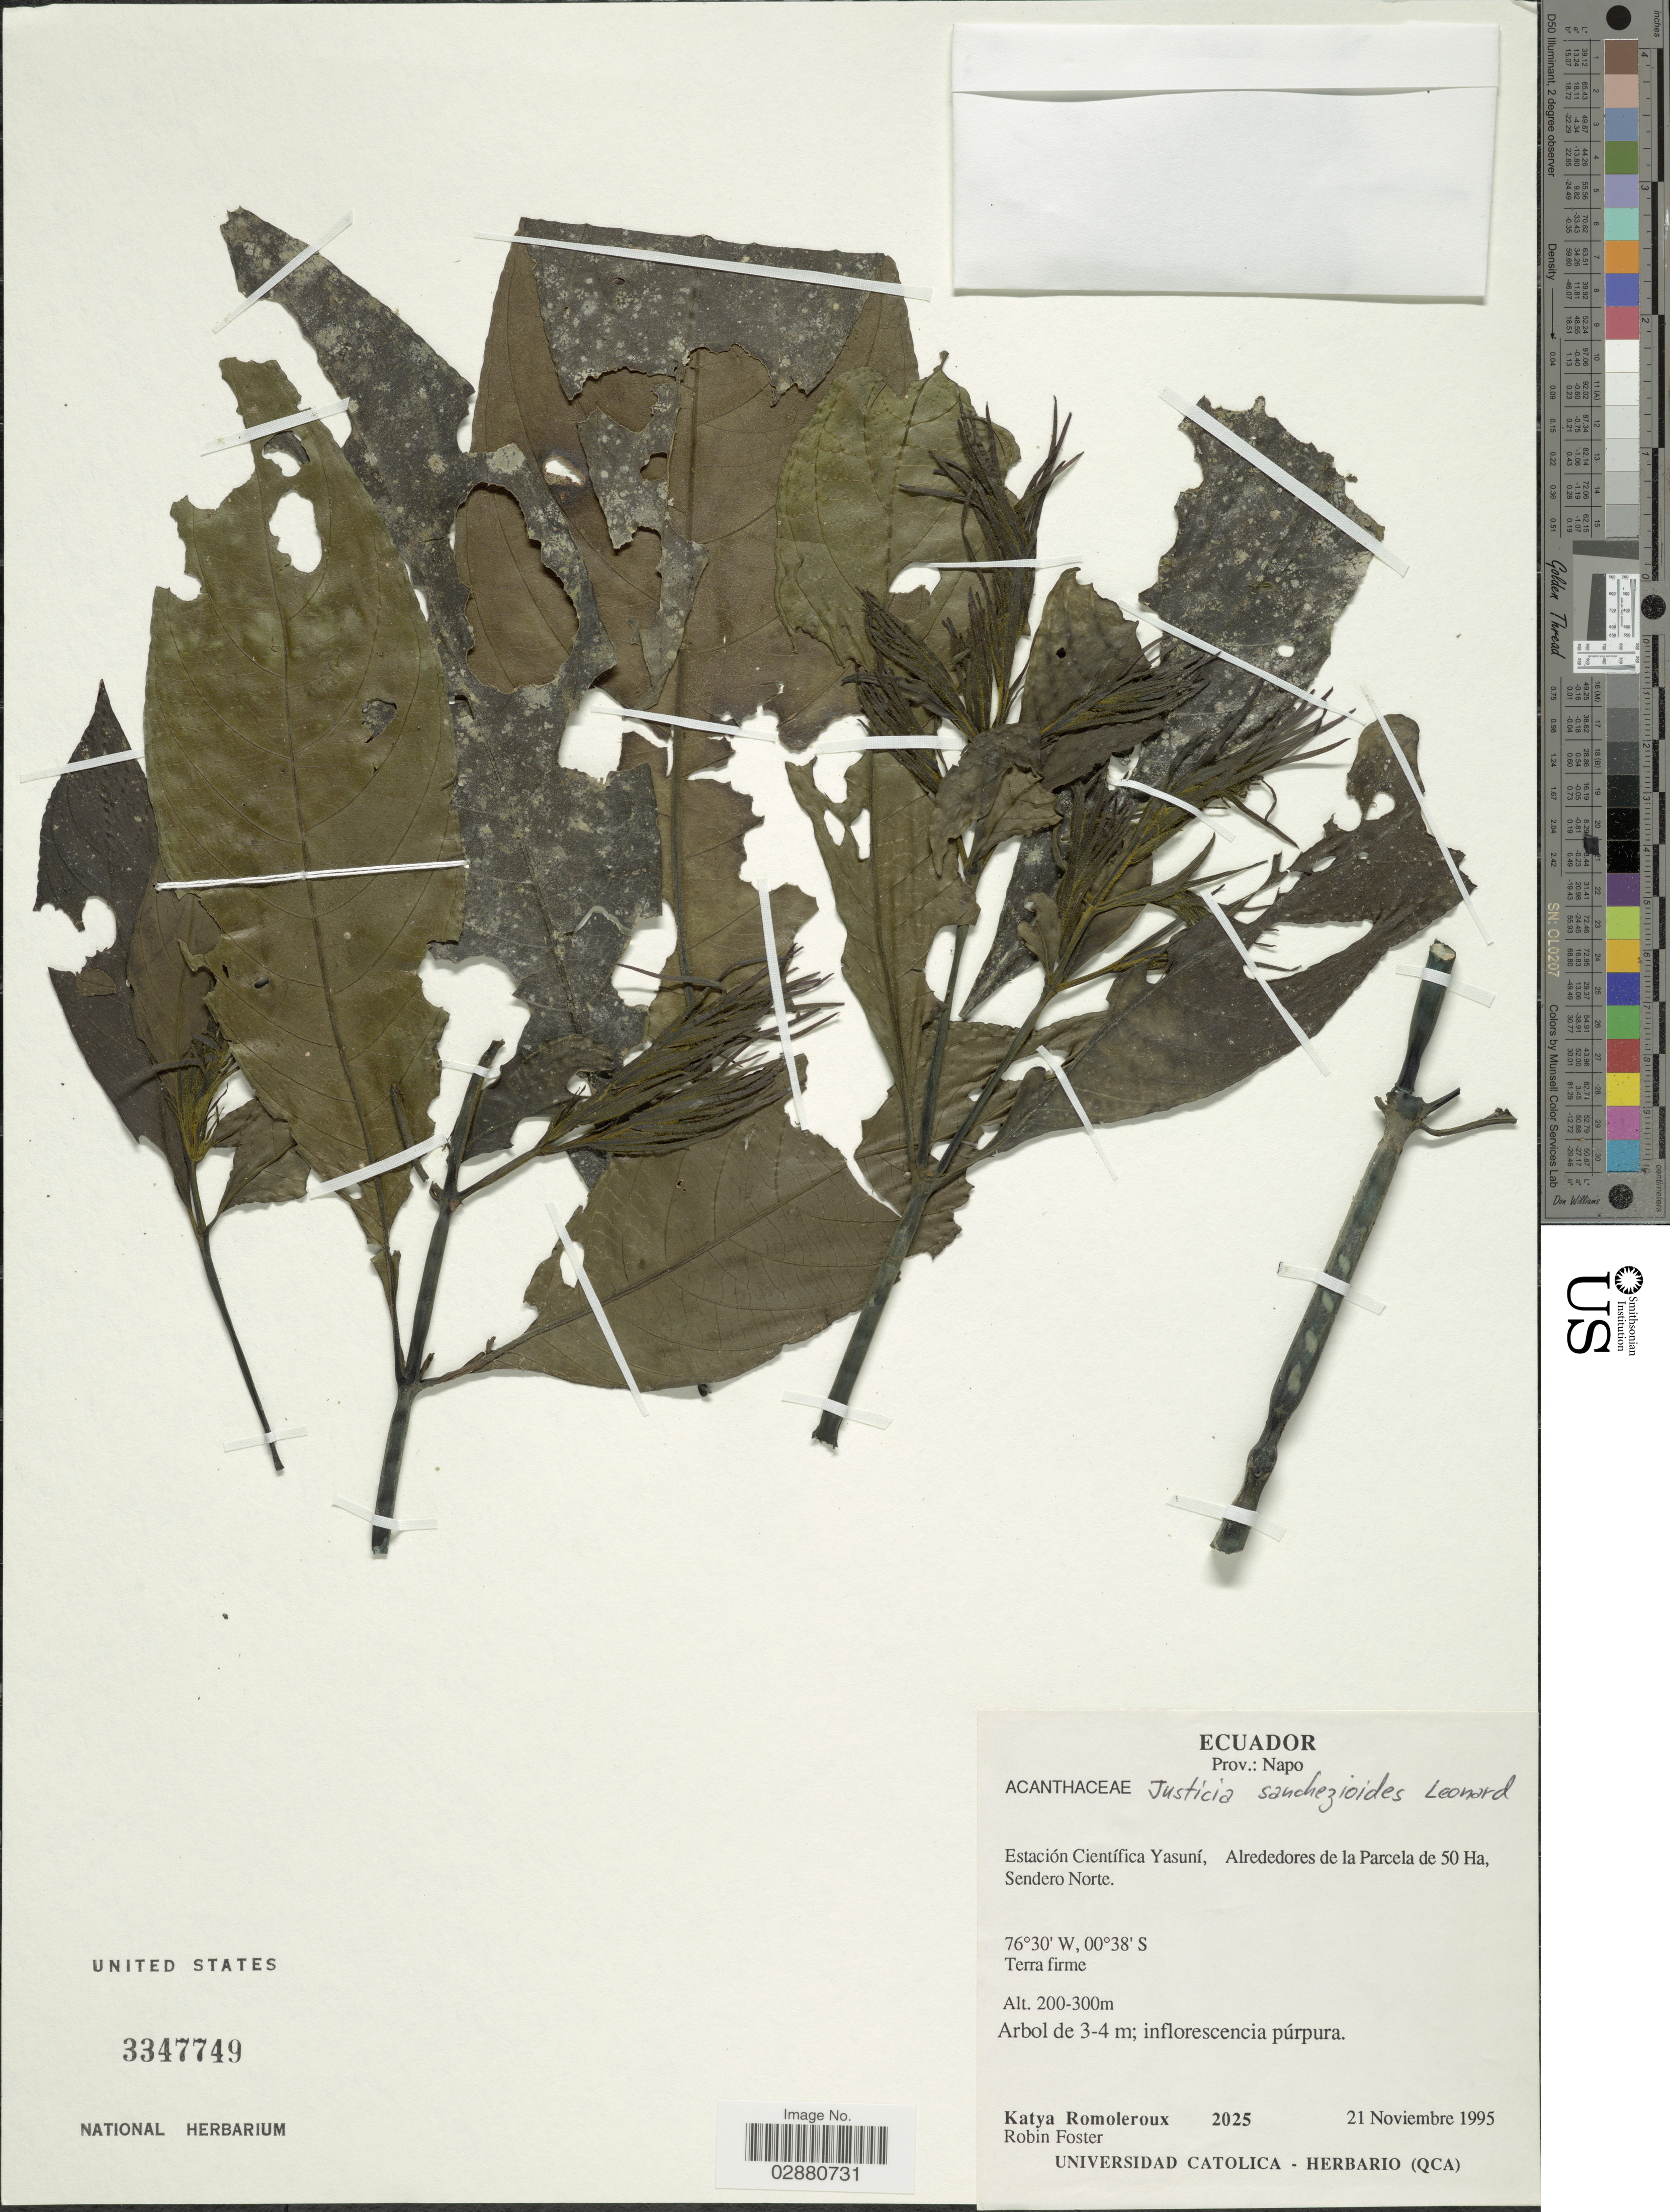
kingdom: Plantae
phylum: Tracheophyta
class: Magnoliopsida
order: Lamiales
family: Acanthaceae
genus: Justicia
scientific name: Justicia sanchezioides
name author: Leonard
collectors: K. Romoleroux & R. B. Foster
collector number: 2025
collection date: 1995-11-21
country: Ecuador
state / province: Napo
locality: Estación Científica Yasuní, Alrededores de la Parcela de 50 Ha, Sendero Norte.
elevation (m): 200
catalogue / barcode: US 3347749